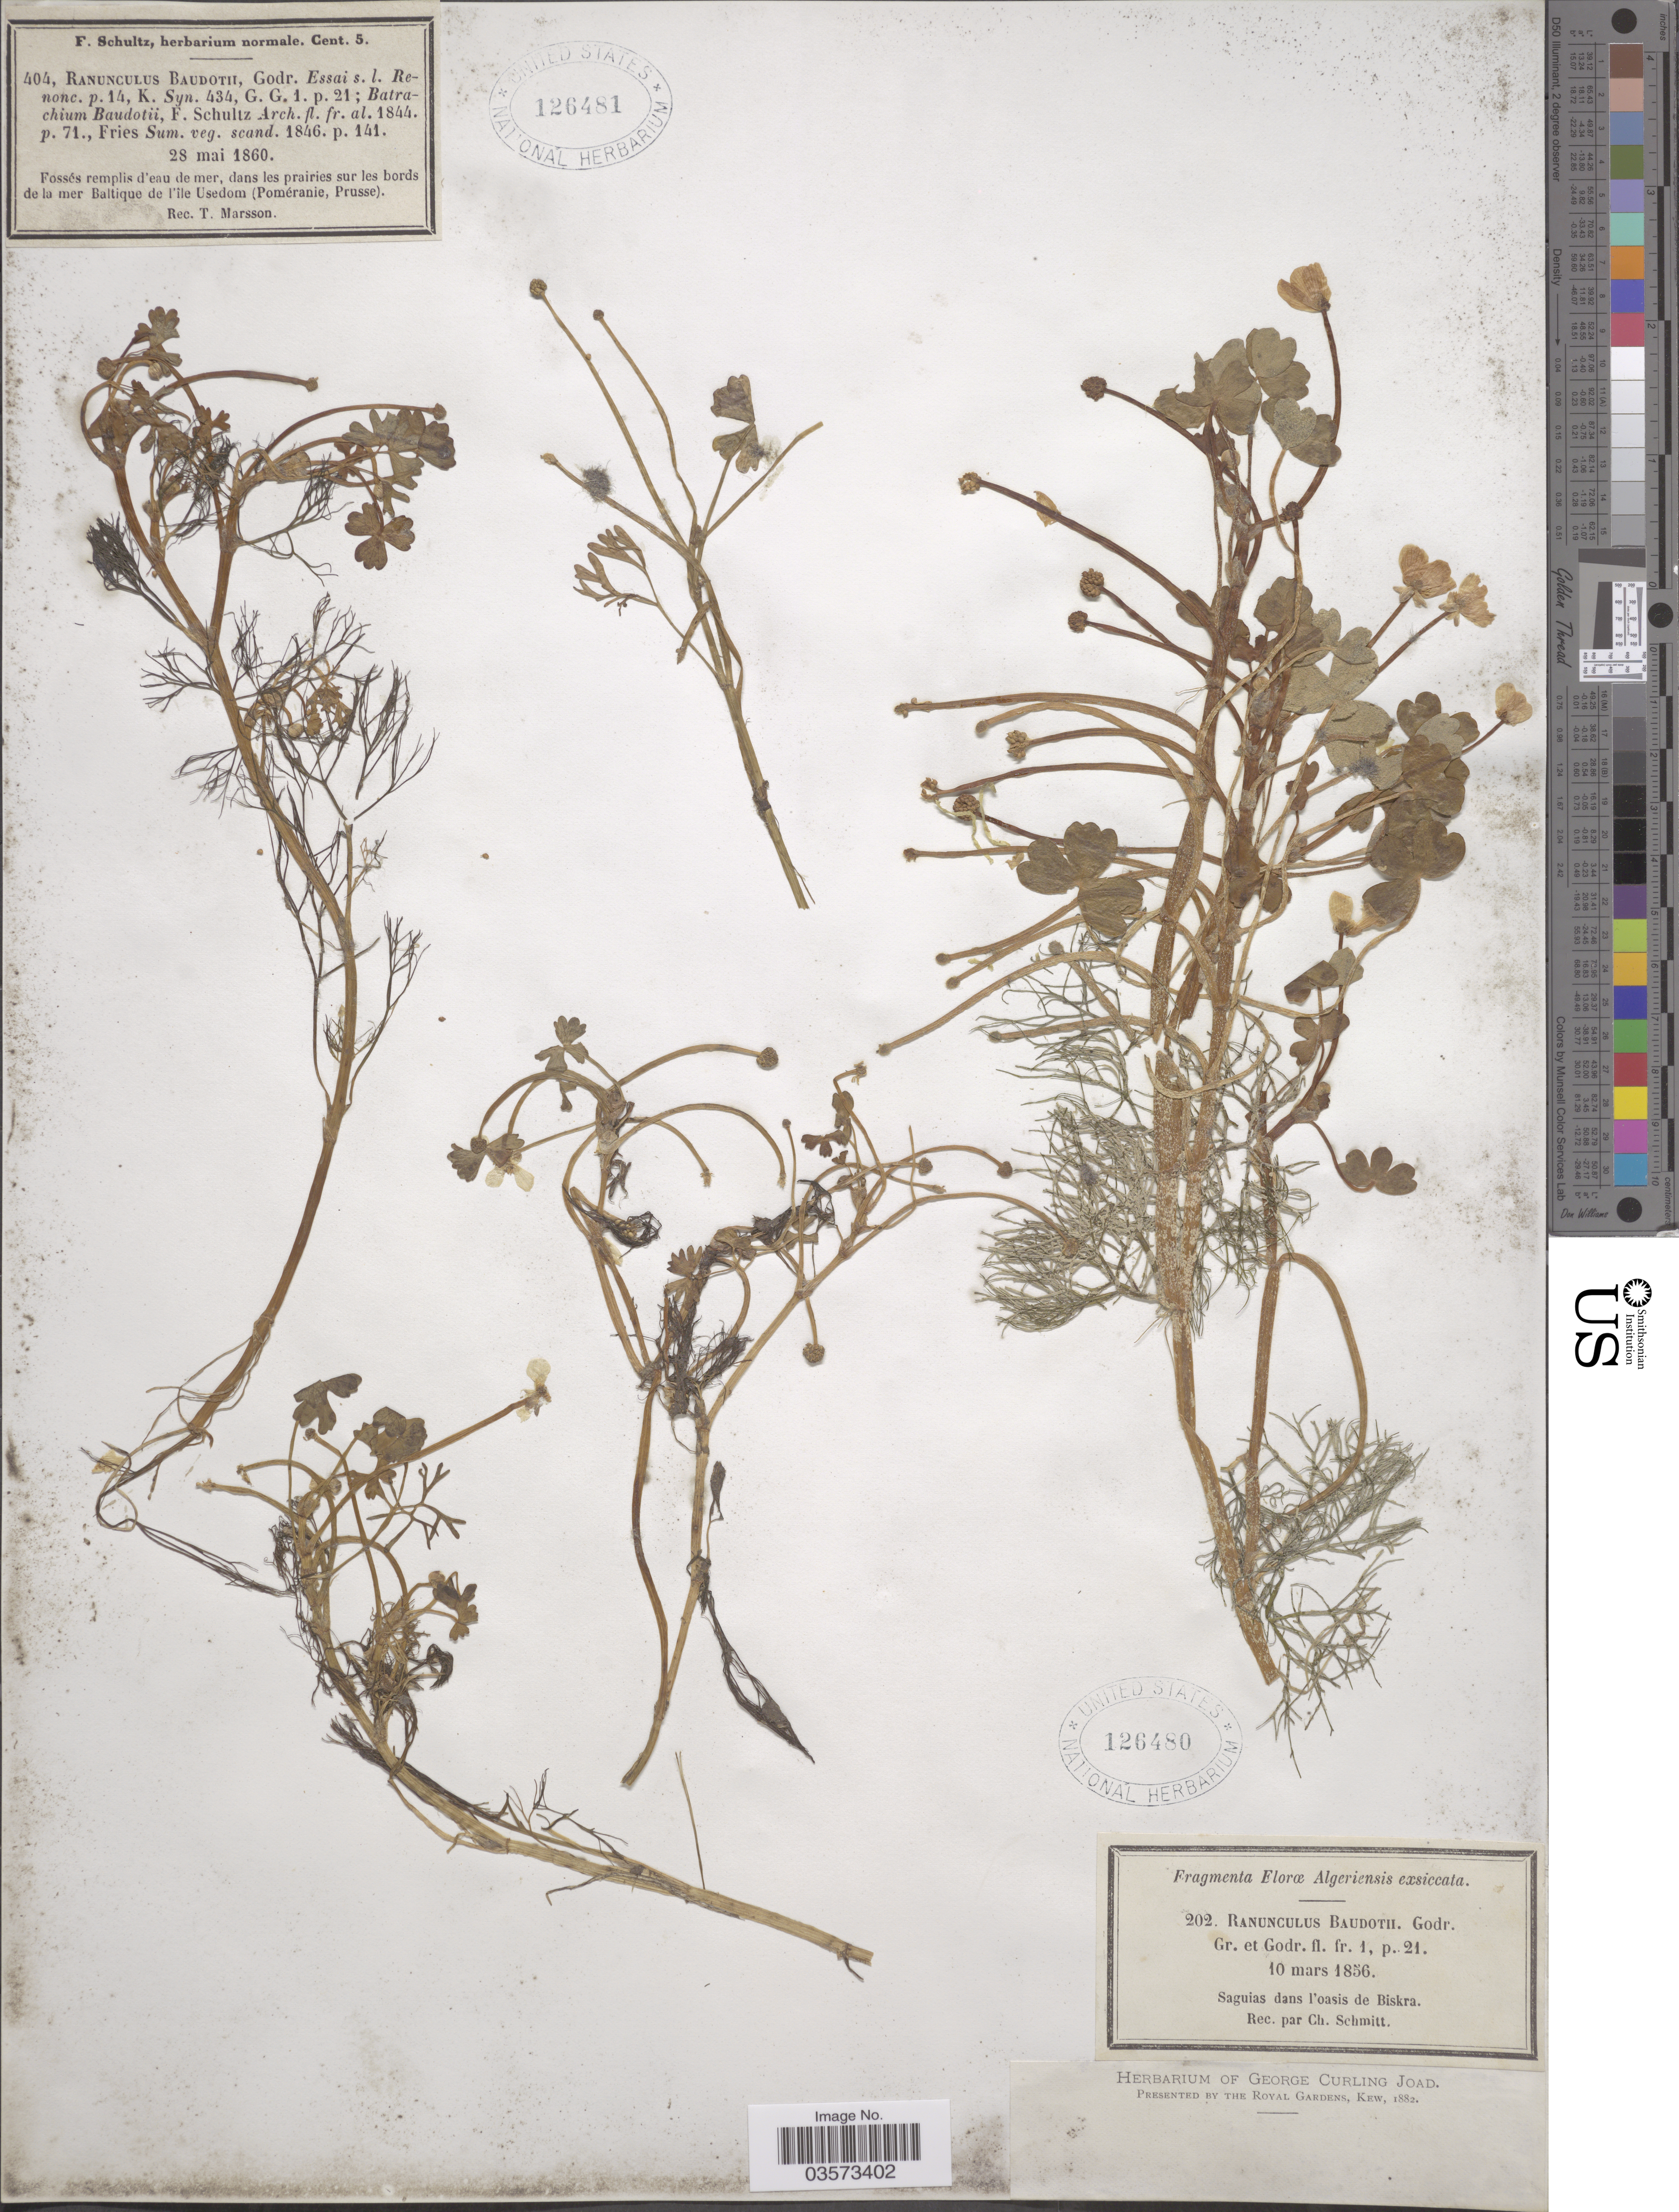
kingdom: Plantae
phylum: Tracheophyta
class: Magnoliopsida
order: Ranunculales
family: Ranunculaceae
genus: Ranunculus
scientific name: Ranunculus baudotii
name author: Godr.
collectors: T. F. Marsson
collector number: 404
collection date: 1860-05-28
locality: Dans les prairies sur les bords de la mer Baltique de l'île Usedom (Poméranie, Prusse).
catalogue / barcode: US 126481-2